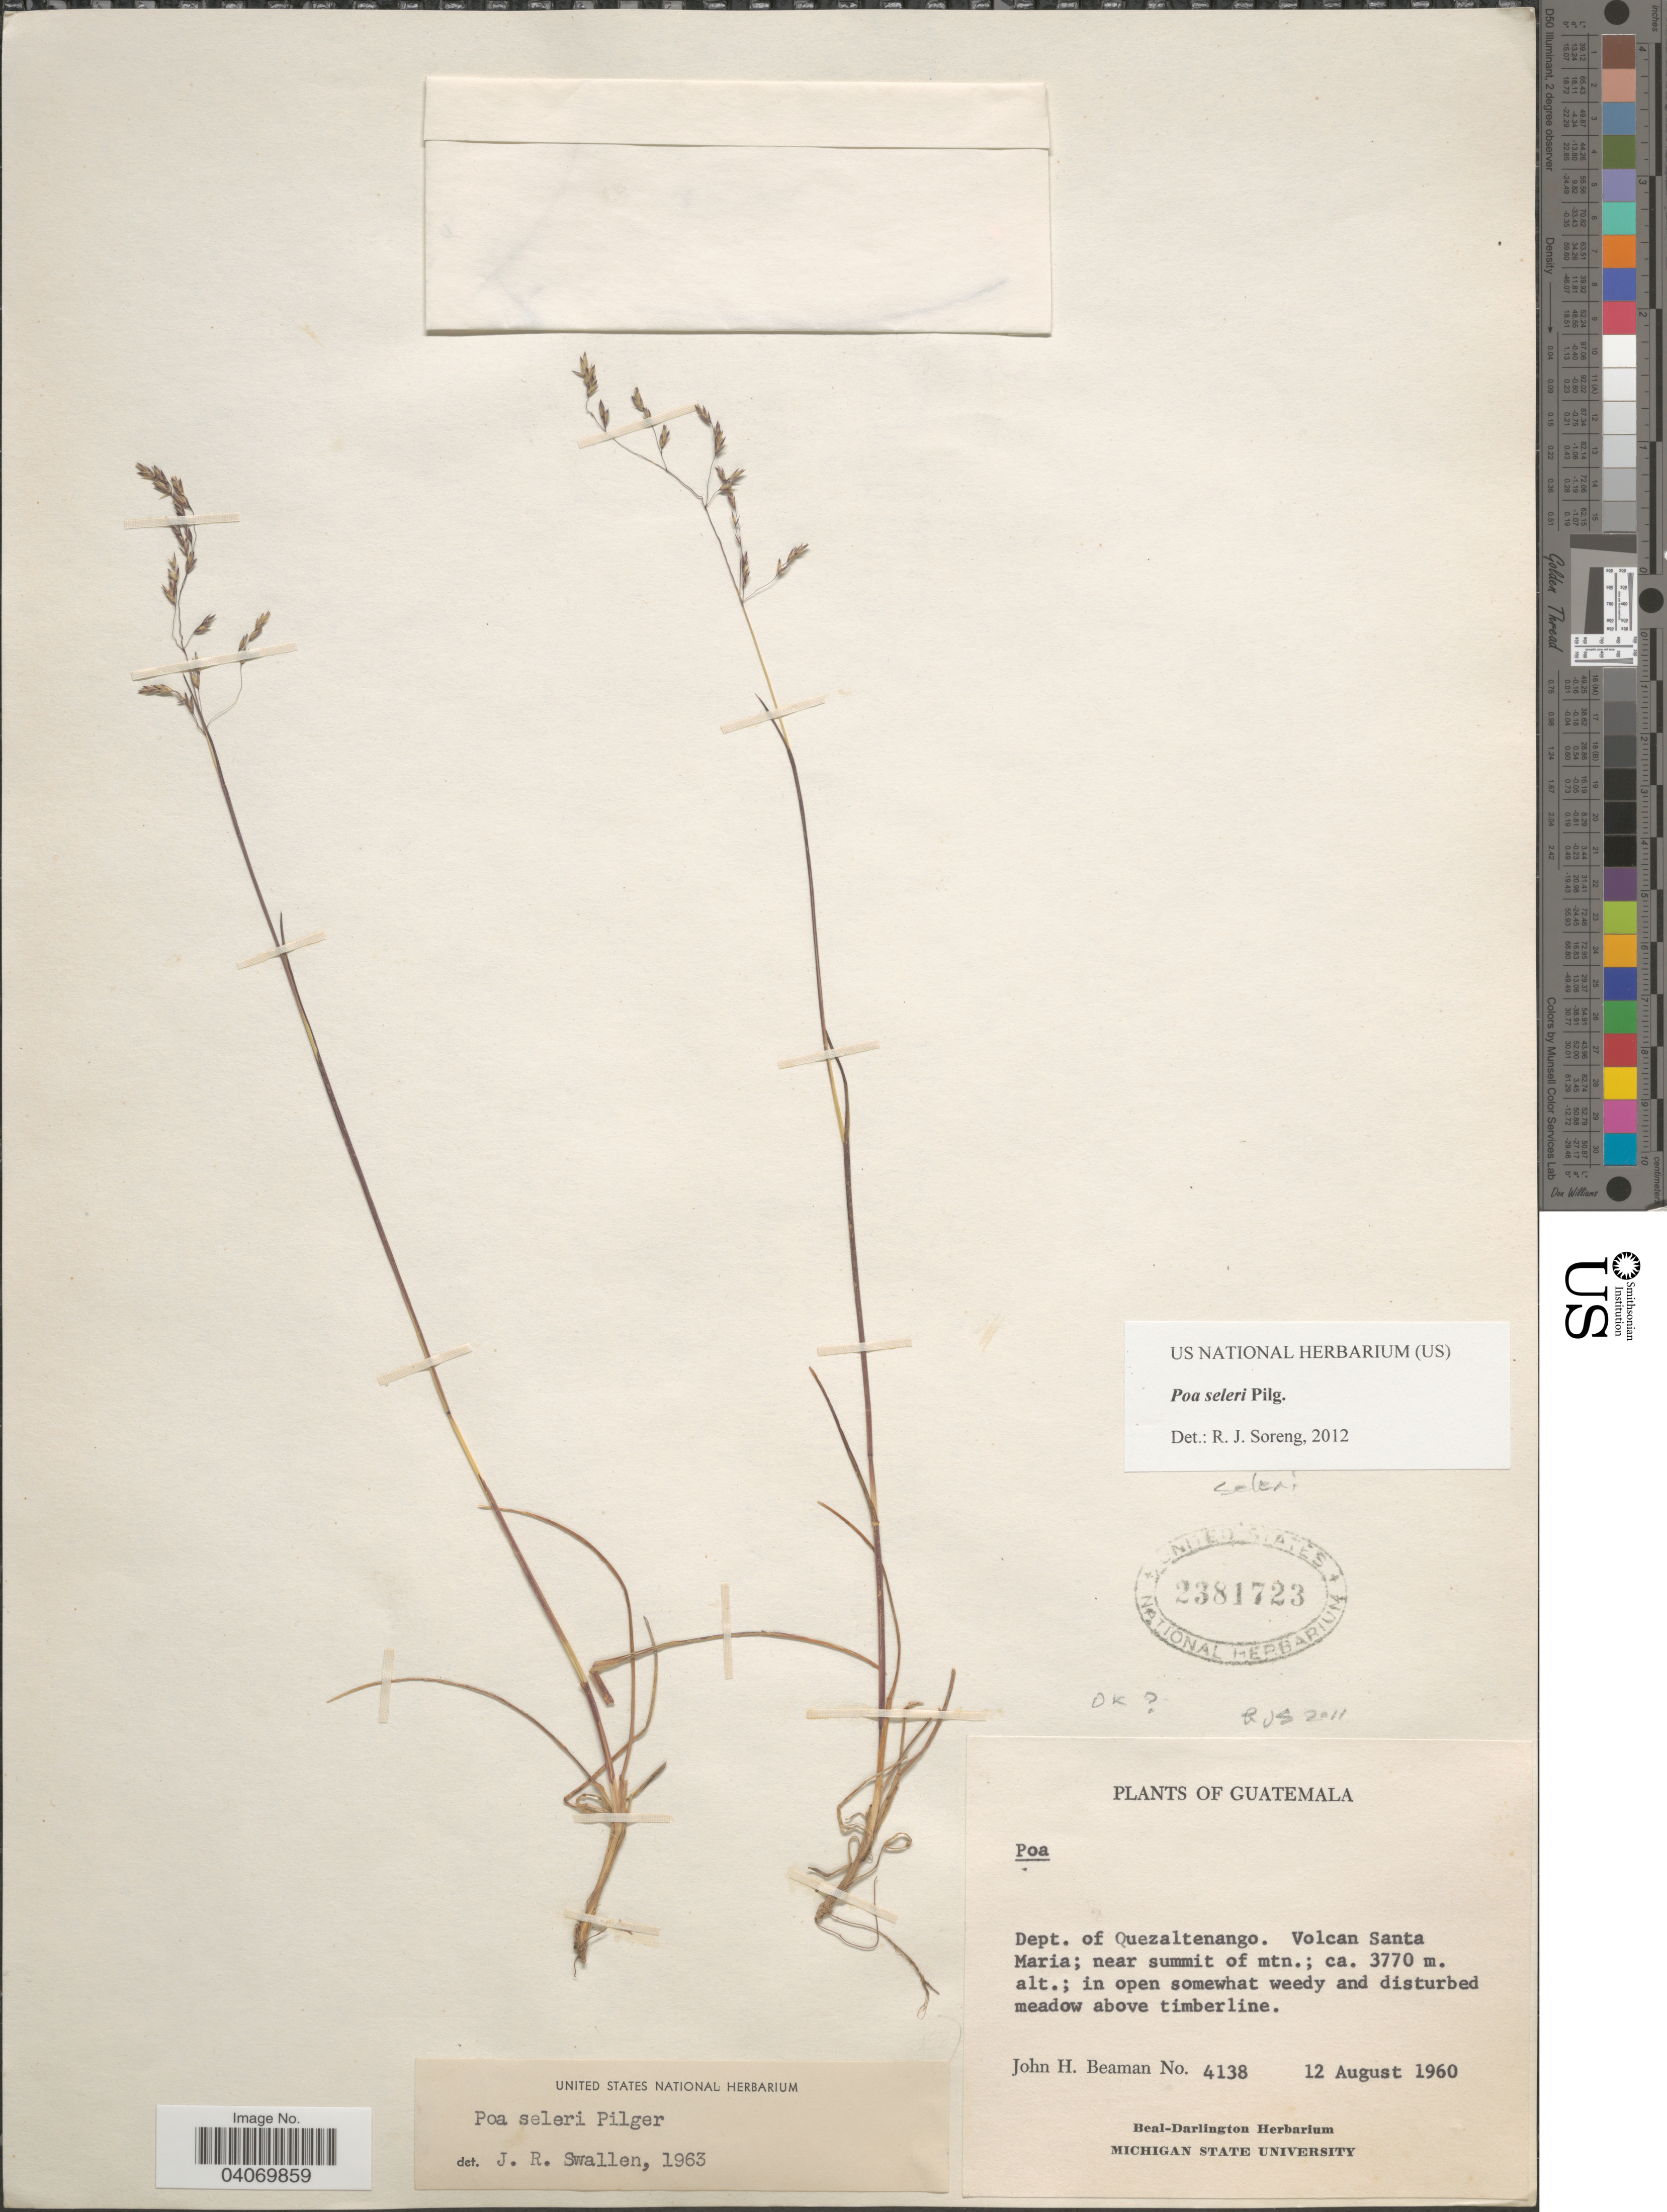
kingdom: Plantae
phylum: Tracheophyta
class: Liliopsida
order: Poales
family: Poaceae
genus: Poa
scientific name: Poa seleri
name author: Pilg.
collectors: J. H. Beaman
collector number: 4138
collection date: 1960-08-12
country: Guatemala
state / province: Quetzaltenango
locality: Dept. of Quezaltenango. Volcan Santa Maria; near summit of mtn.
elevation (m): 3770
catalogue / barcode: US 2381723